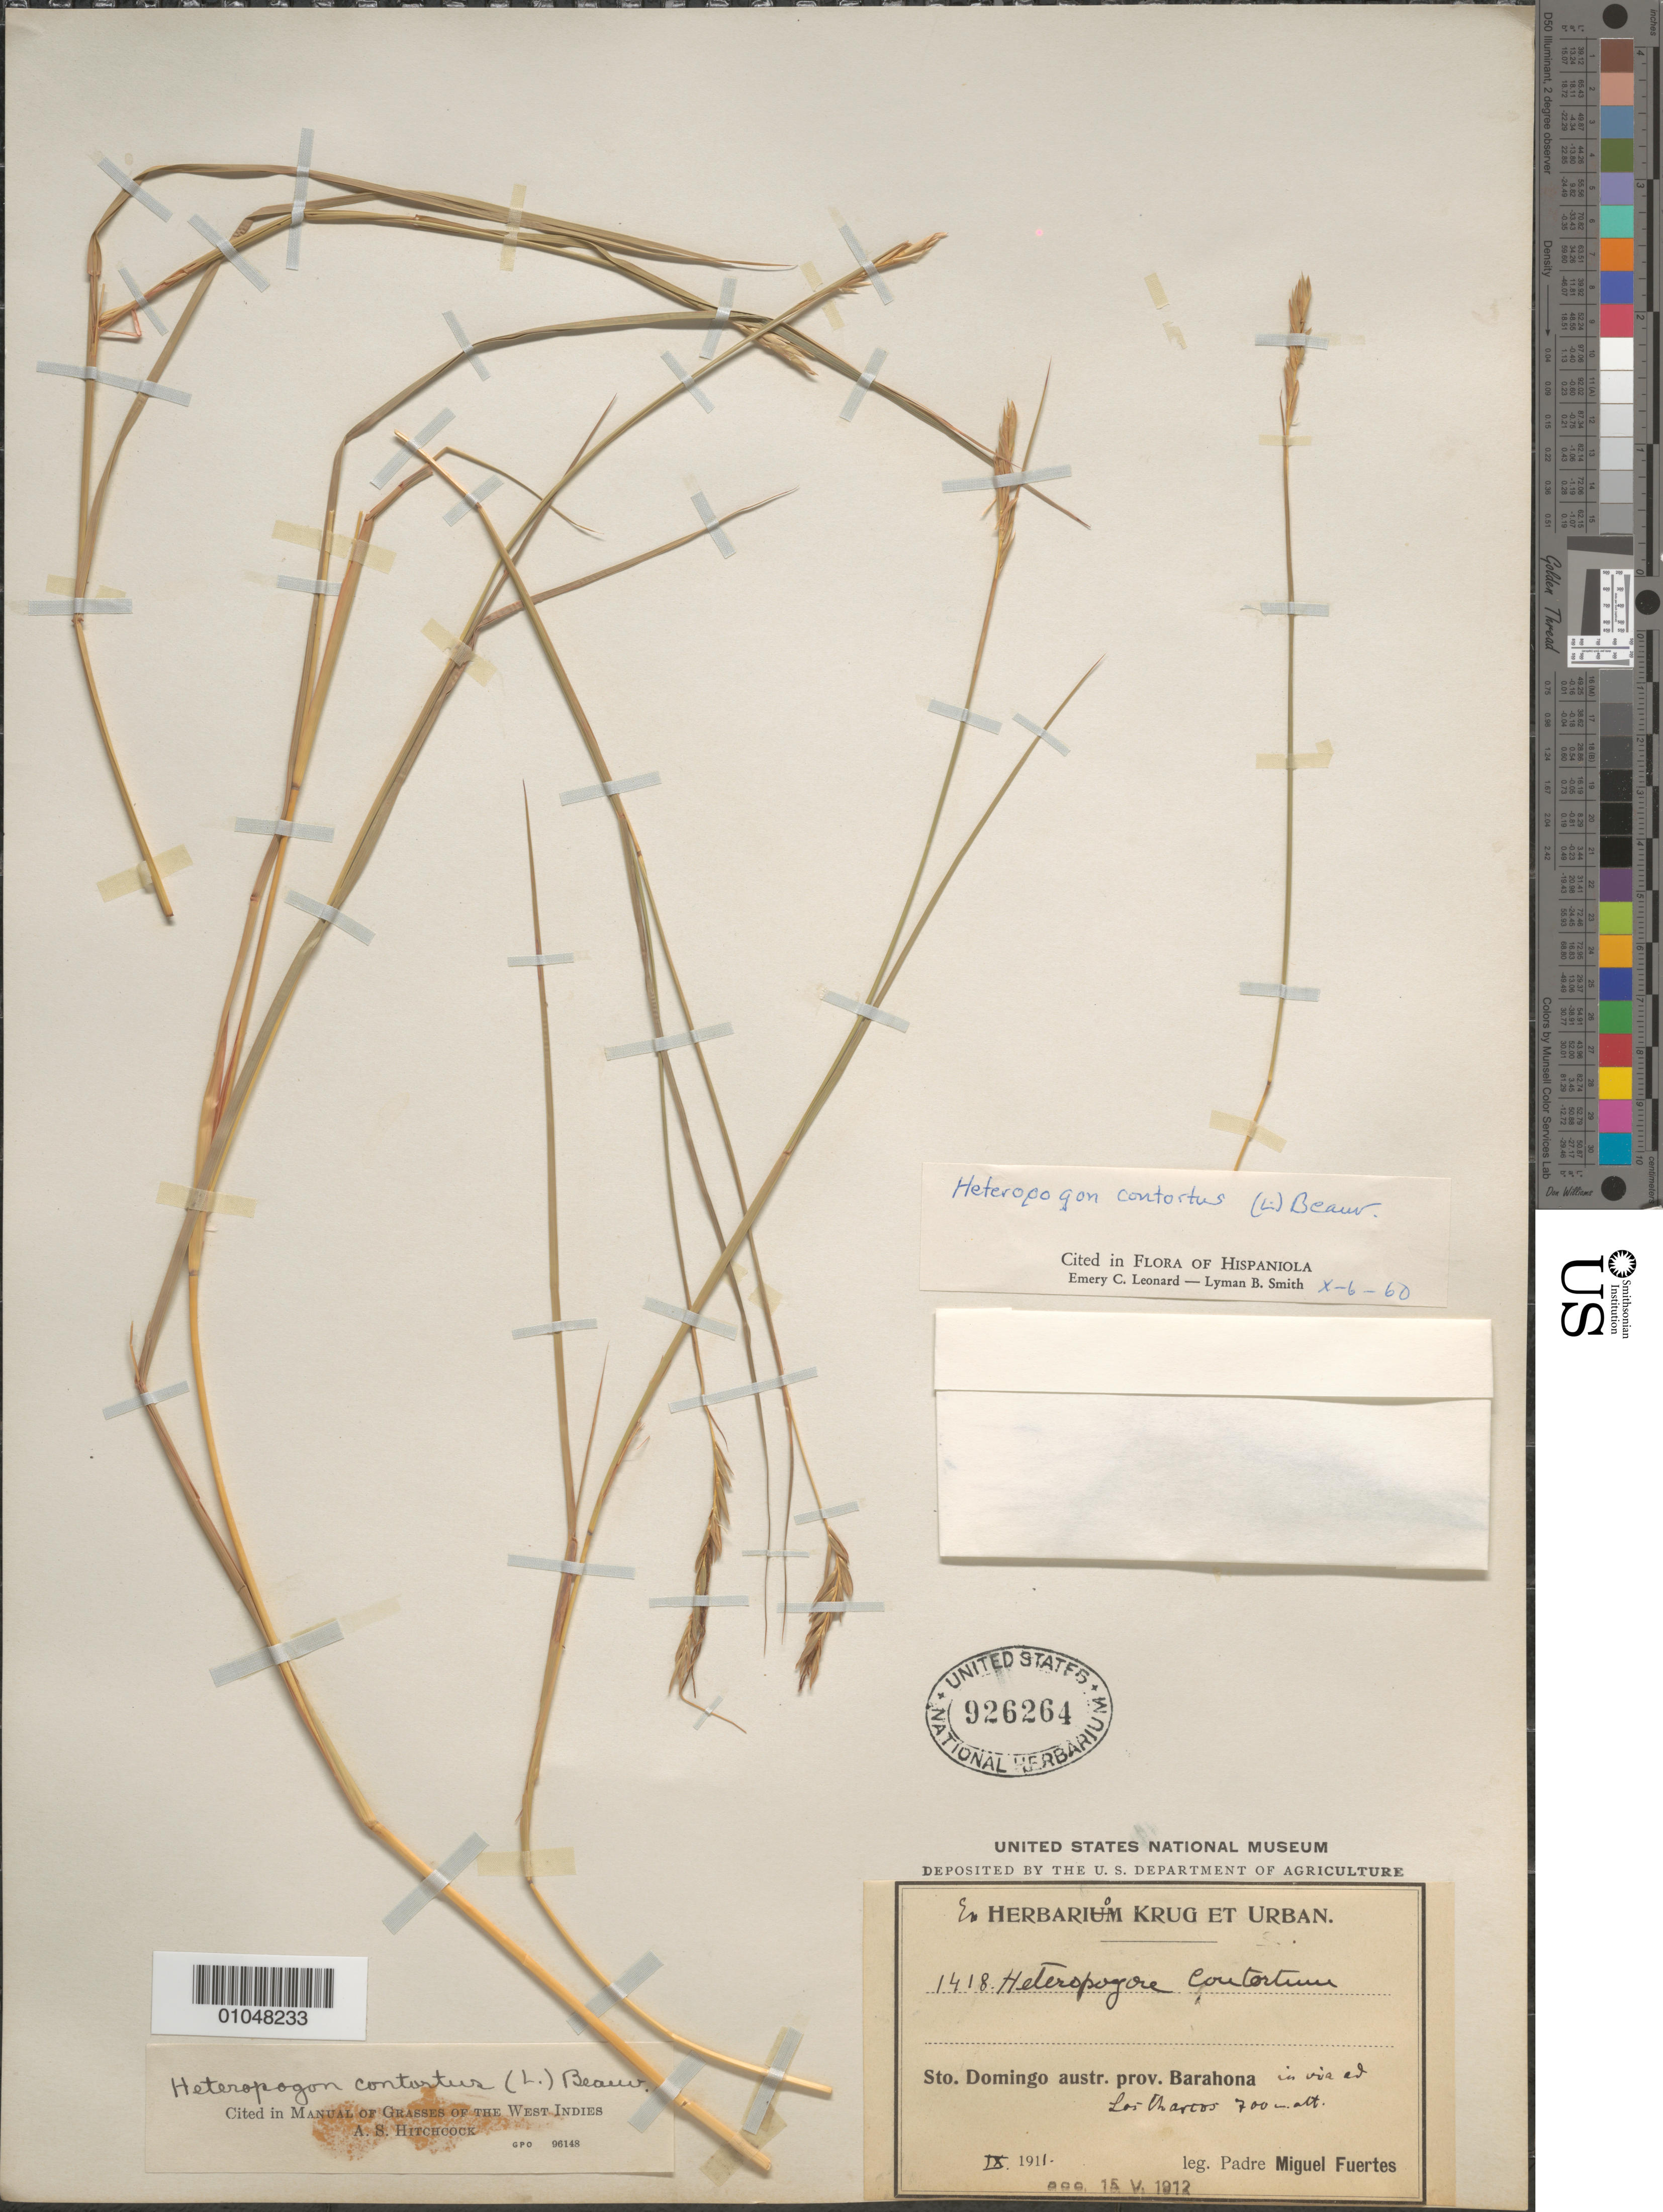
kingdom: Plantae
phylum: Tracheophyta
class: Liliopsida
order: Poales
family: Poaceae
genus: Heteropogon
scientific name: Heteropogon contortus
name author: (L.) P. Beauv. ex Roem. & Schult.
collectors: M. D. Fuertes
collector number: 1418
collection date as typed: Sep 1911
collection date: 1911-09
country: Dominican Republic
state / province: Barahona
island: Hispaniola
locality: Los Charcos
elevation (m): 700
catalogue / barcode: US 926264